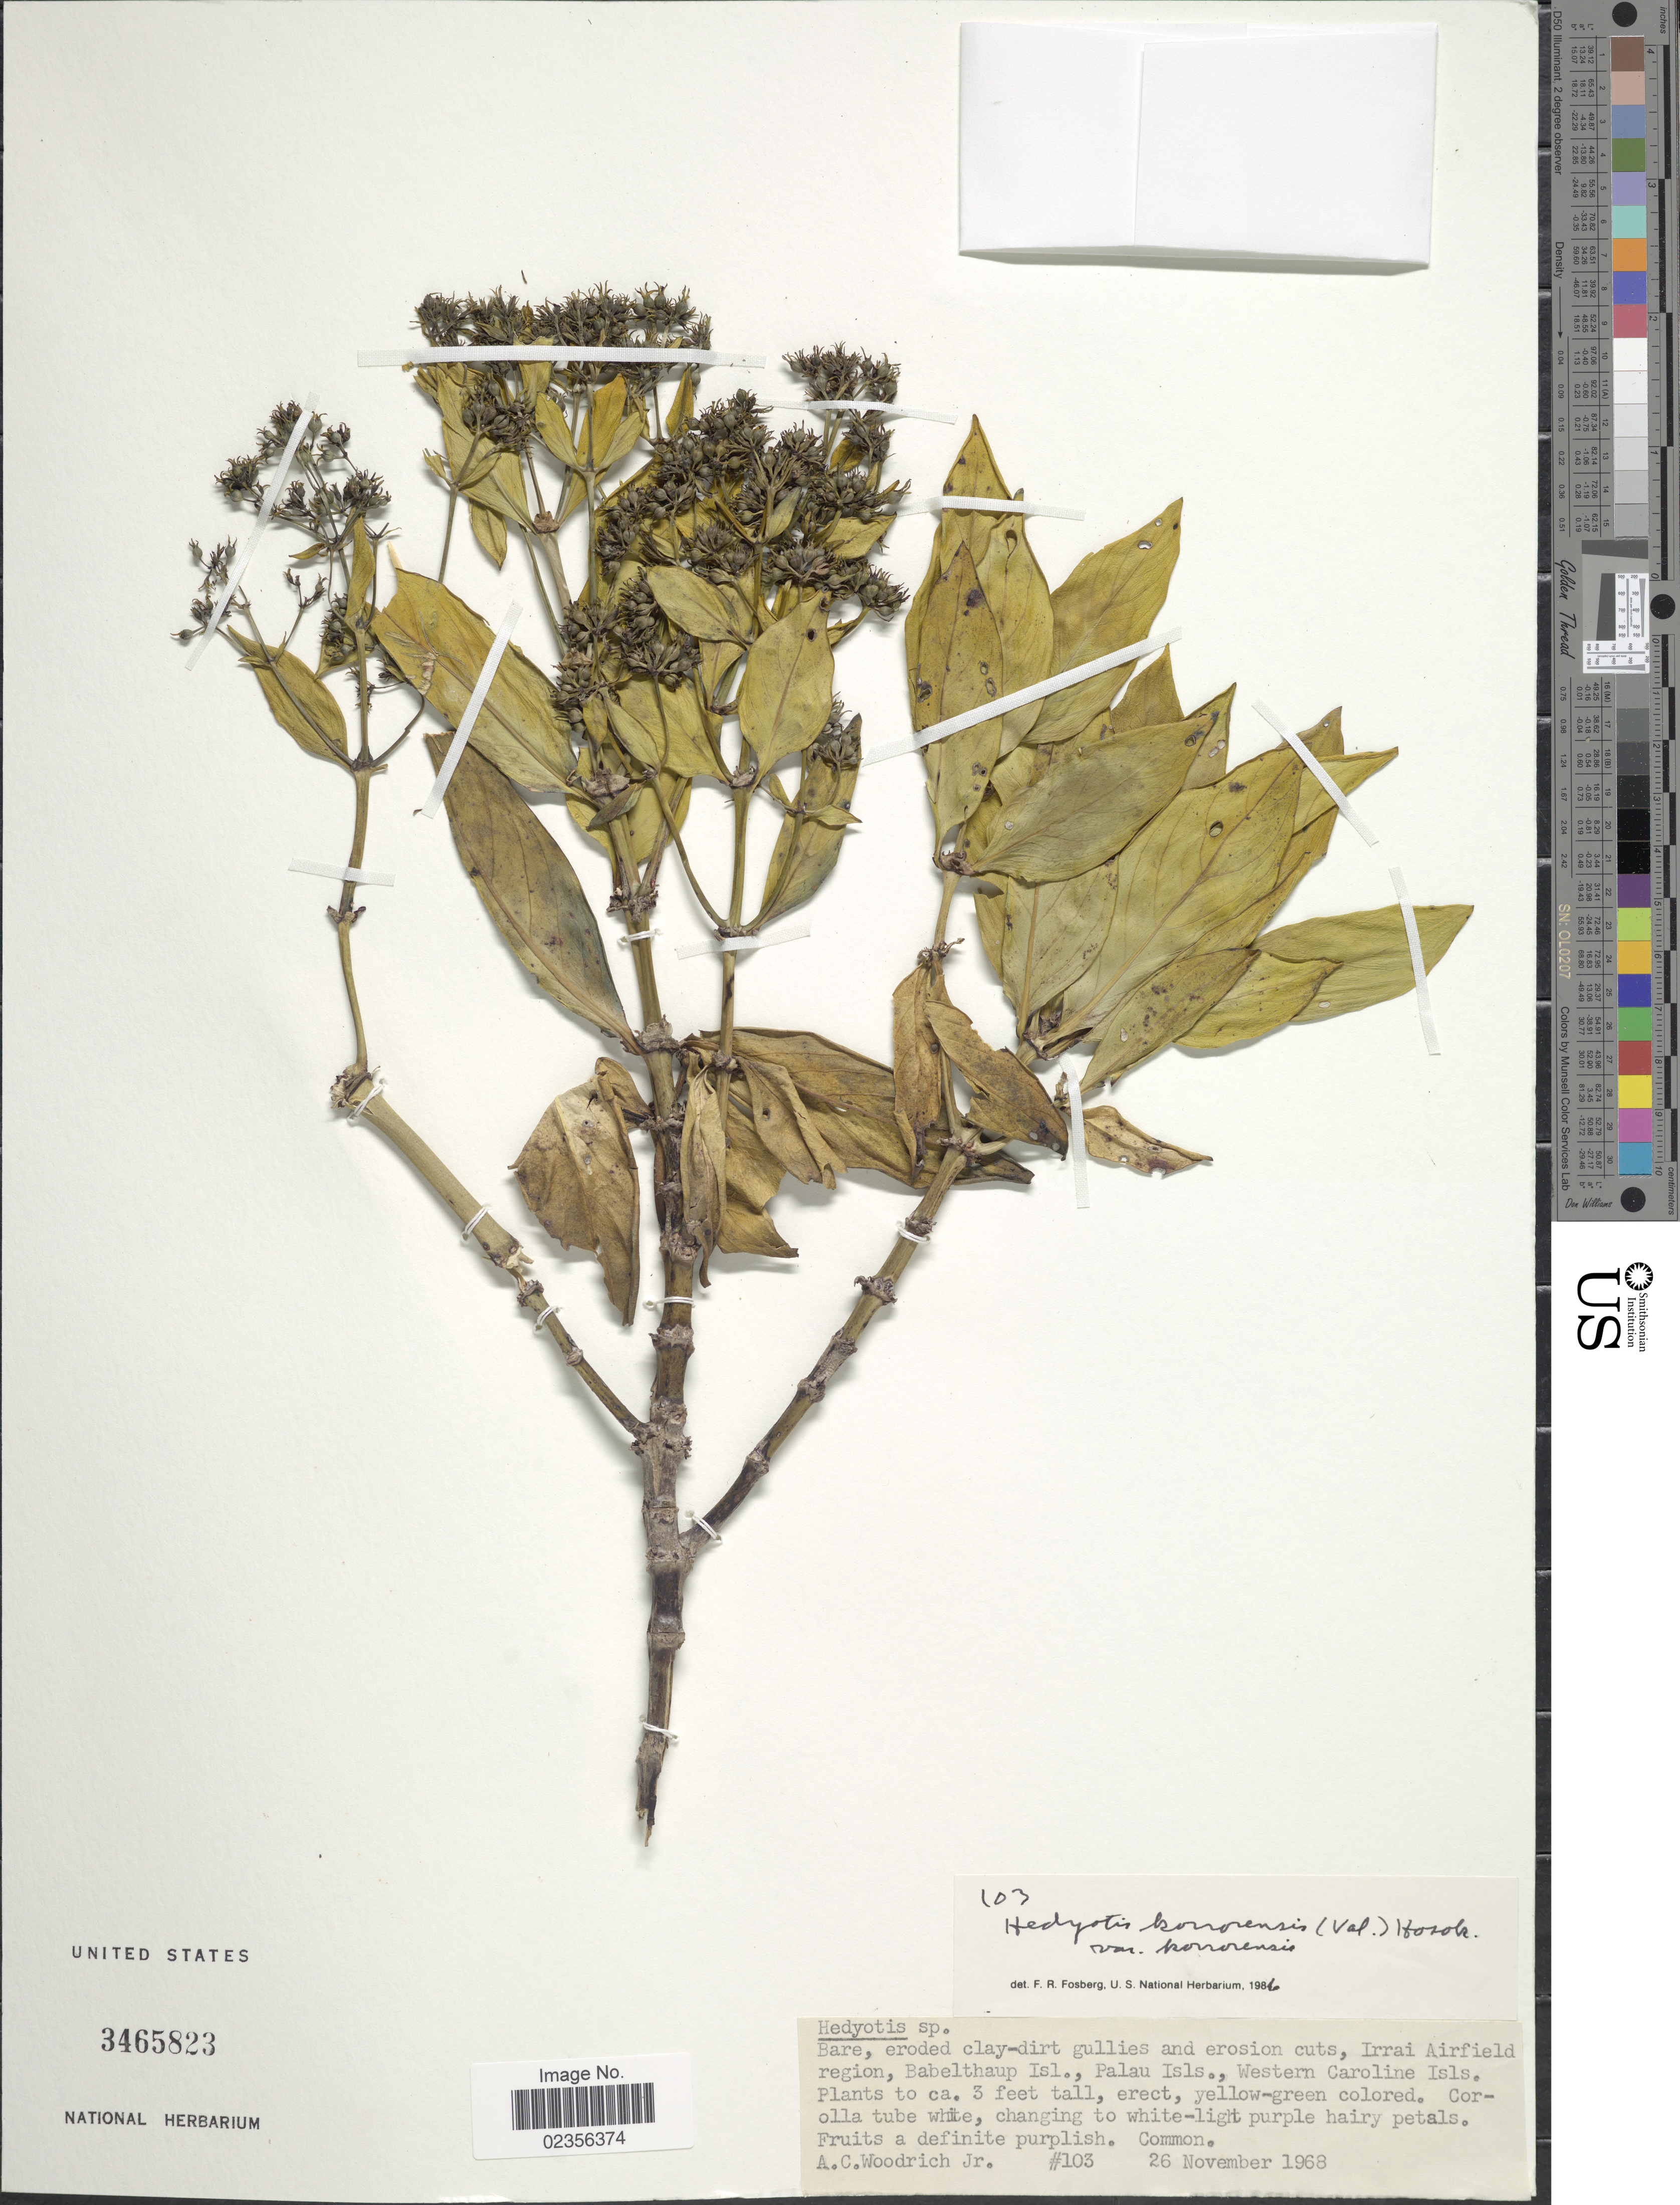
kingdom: Plantae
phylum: Tracheophyta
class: Magnoliopsida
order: Gentianales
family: Rubiaceae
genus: Hedyotis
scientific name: Hedyotis korrorensis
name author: Hosok.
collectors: A. Woodrich Jr.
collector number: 103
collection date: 1968-11-26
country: Palau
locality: Irrai Airfield region, Babelthaup Isl., Palau Isls., Western Caroline Isls.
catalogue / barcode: US 3465823